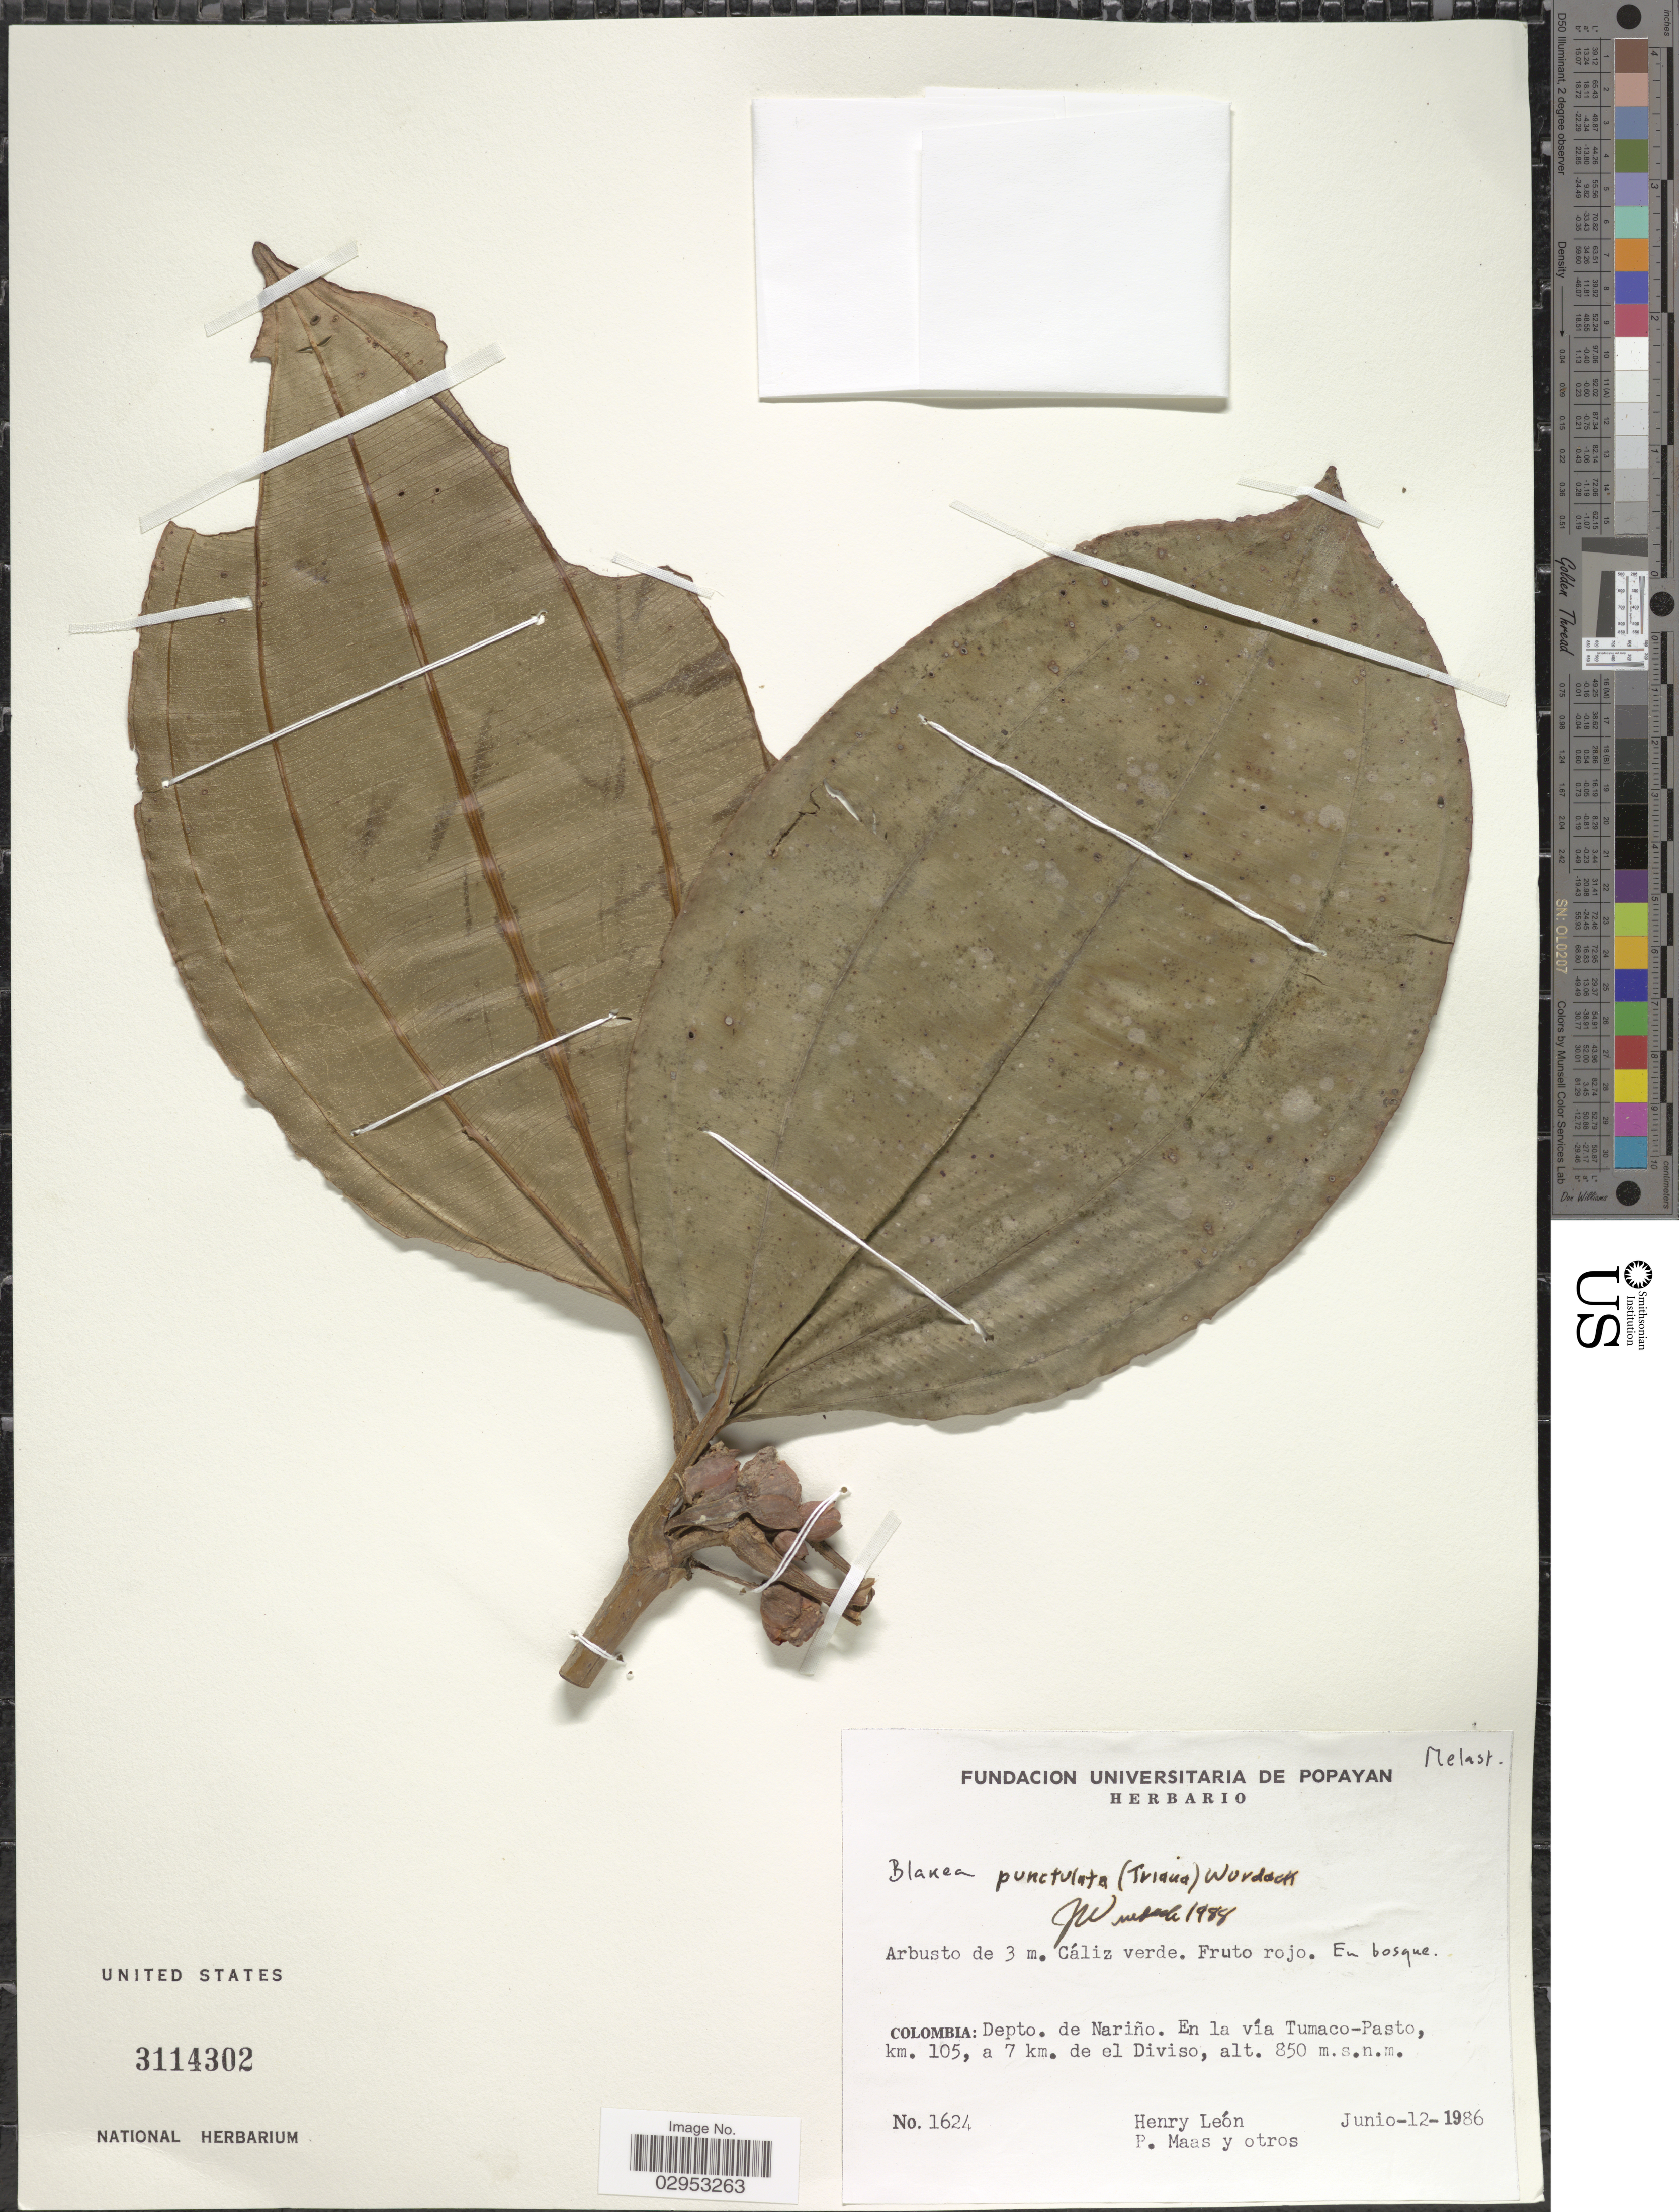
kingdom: Plantae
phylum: Tracheophyta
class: Magnoliopsida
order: Myrtales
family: Melastomataceae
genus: Blakea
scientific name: Blakea punctulata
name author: (Triana) Wurdack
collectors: Henry Leon, P. Maas & et al.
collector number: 1624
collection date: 1986-06-12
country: Colombia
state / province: Nariño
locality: Depto. de Nariño. en la vía Tumaco-Pasto, km. 105, a 7 km. de el Diviso.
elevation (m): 850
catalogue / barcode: US 3114302